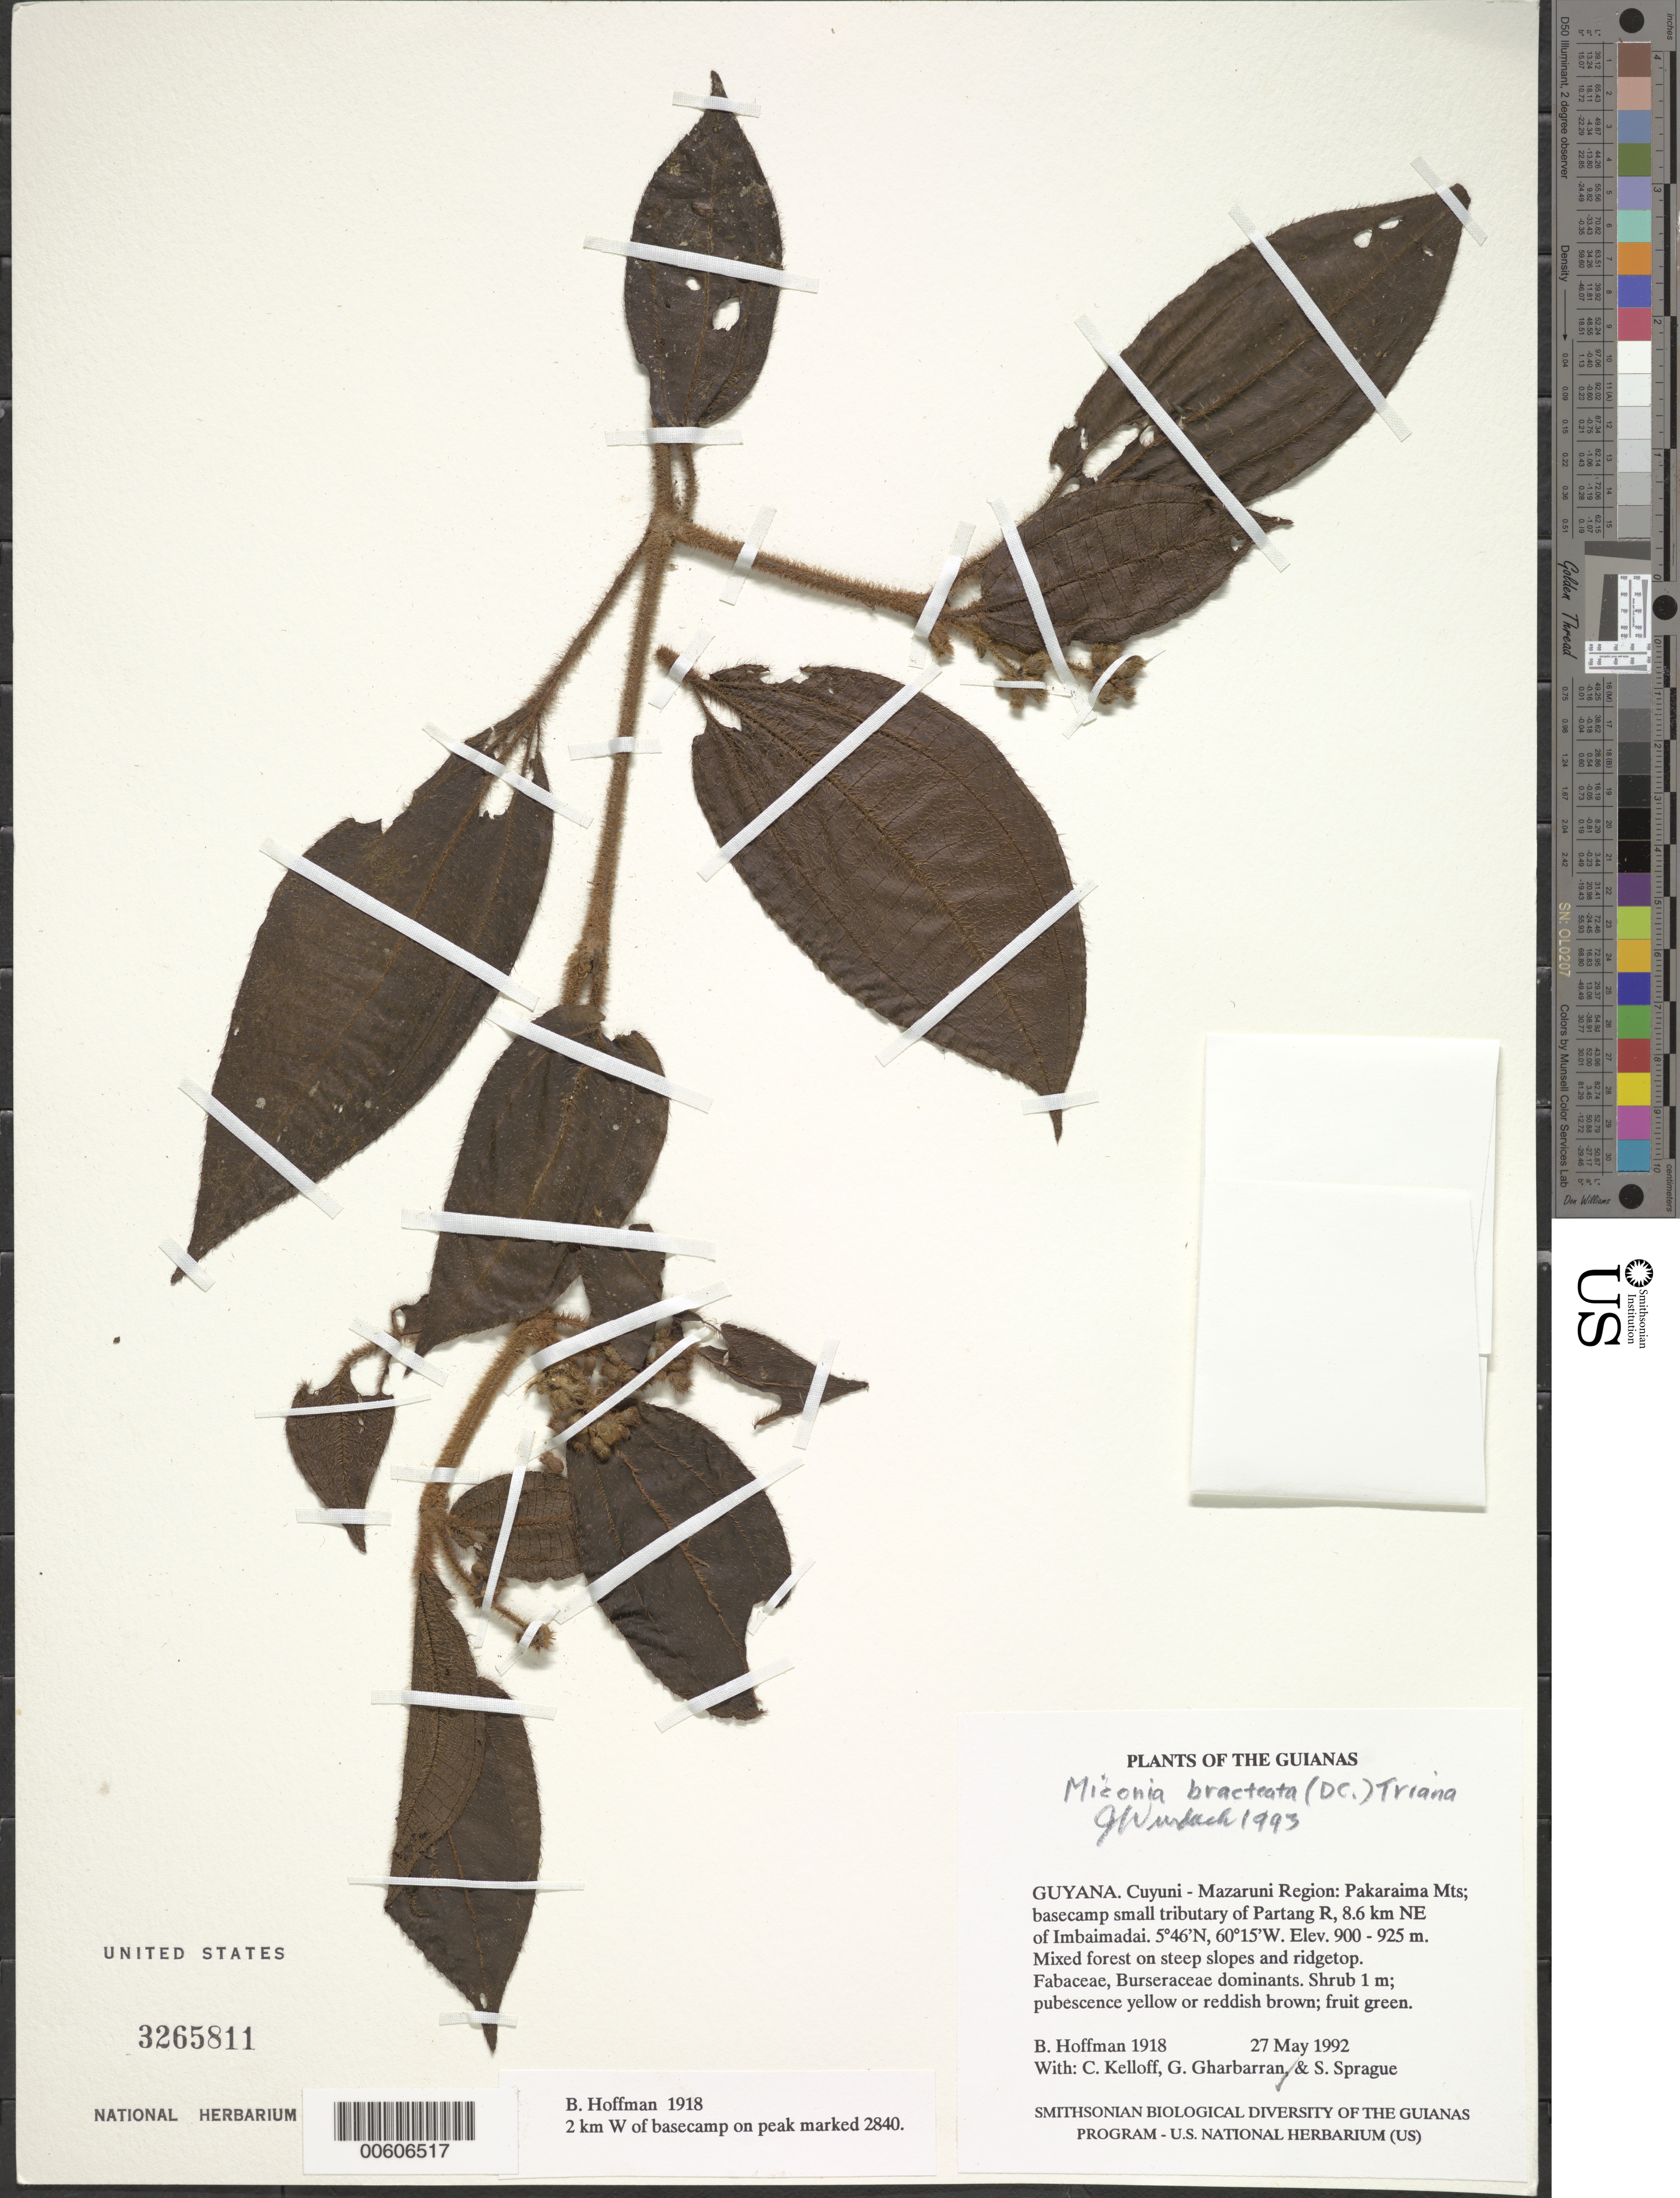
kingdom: Plantae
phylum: Tracheophyta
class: Magnoliopsida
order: Myrtales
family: Melastomataceae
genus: Miconia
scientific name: Miconia bracteata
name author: (DC.) Triana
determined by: Wurdack, John J., (US), US (UNITED STATES)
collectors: B. Hoffman, C. L. Kelloff, G. Gharbarran & S. Sprague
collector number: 1918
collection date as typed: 27 May 1992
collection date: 1992-05-27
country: Guyana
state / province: Cuyuni-Mazaruni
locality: Pakaraima Mts; basecamp on small tributary of Partang River, 8.6 km NE of Imbaimadai, 2 km W of basecamp on peak marked 2840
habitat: Mixed forest on steep slopes and ridgetop. Fabaceae, Burseraceae dominants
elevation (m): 900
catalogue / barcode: US 3265811